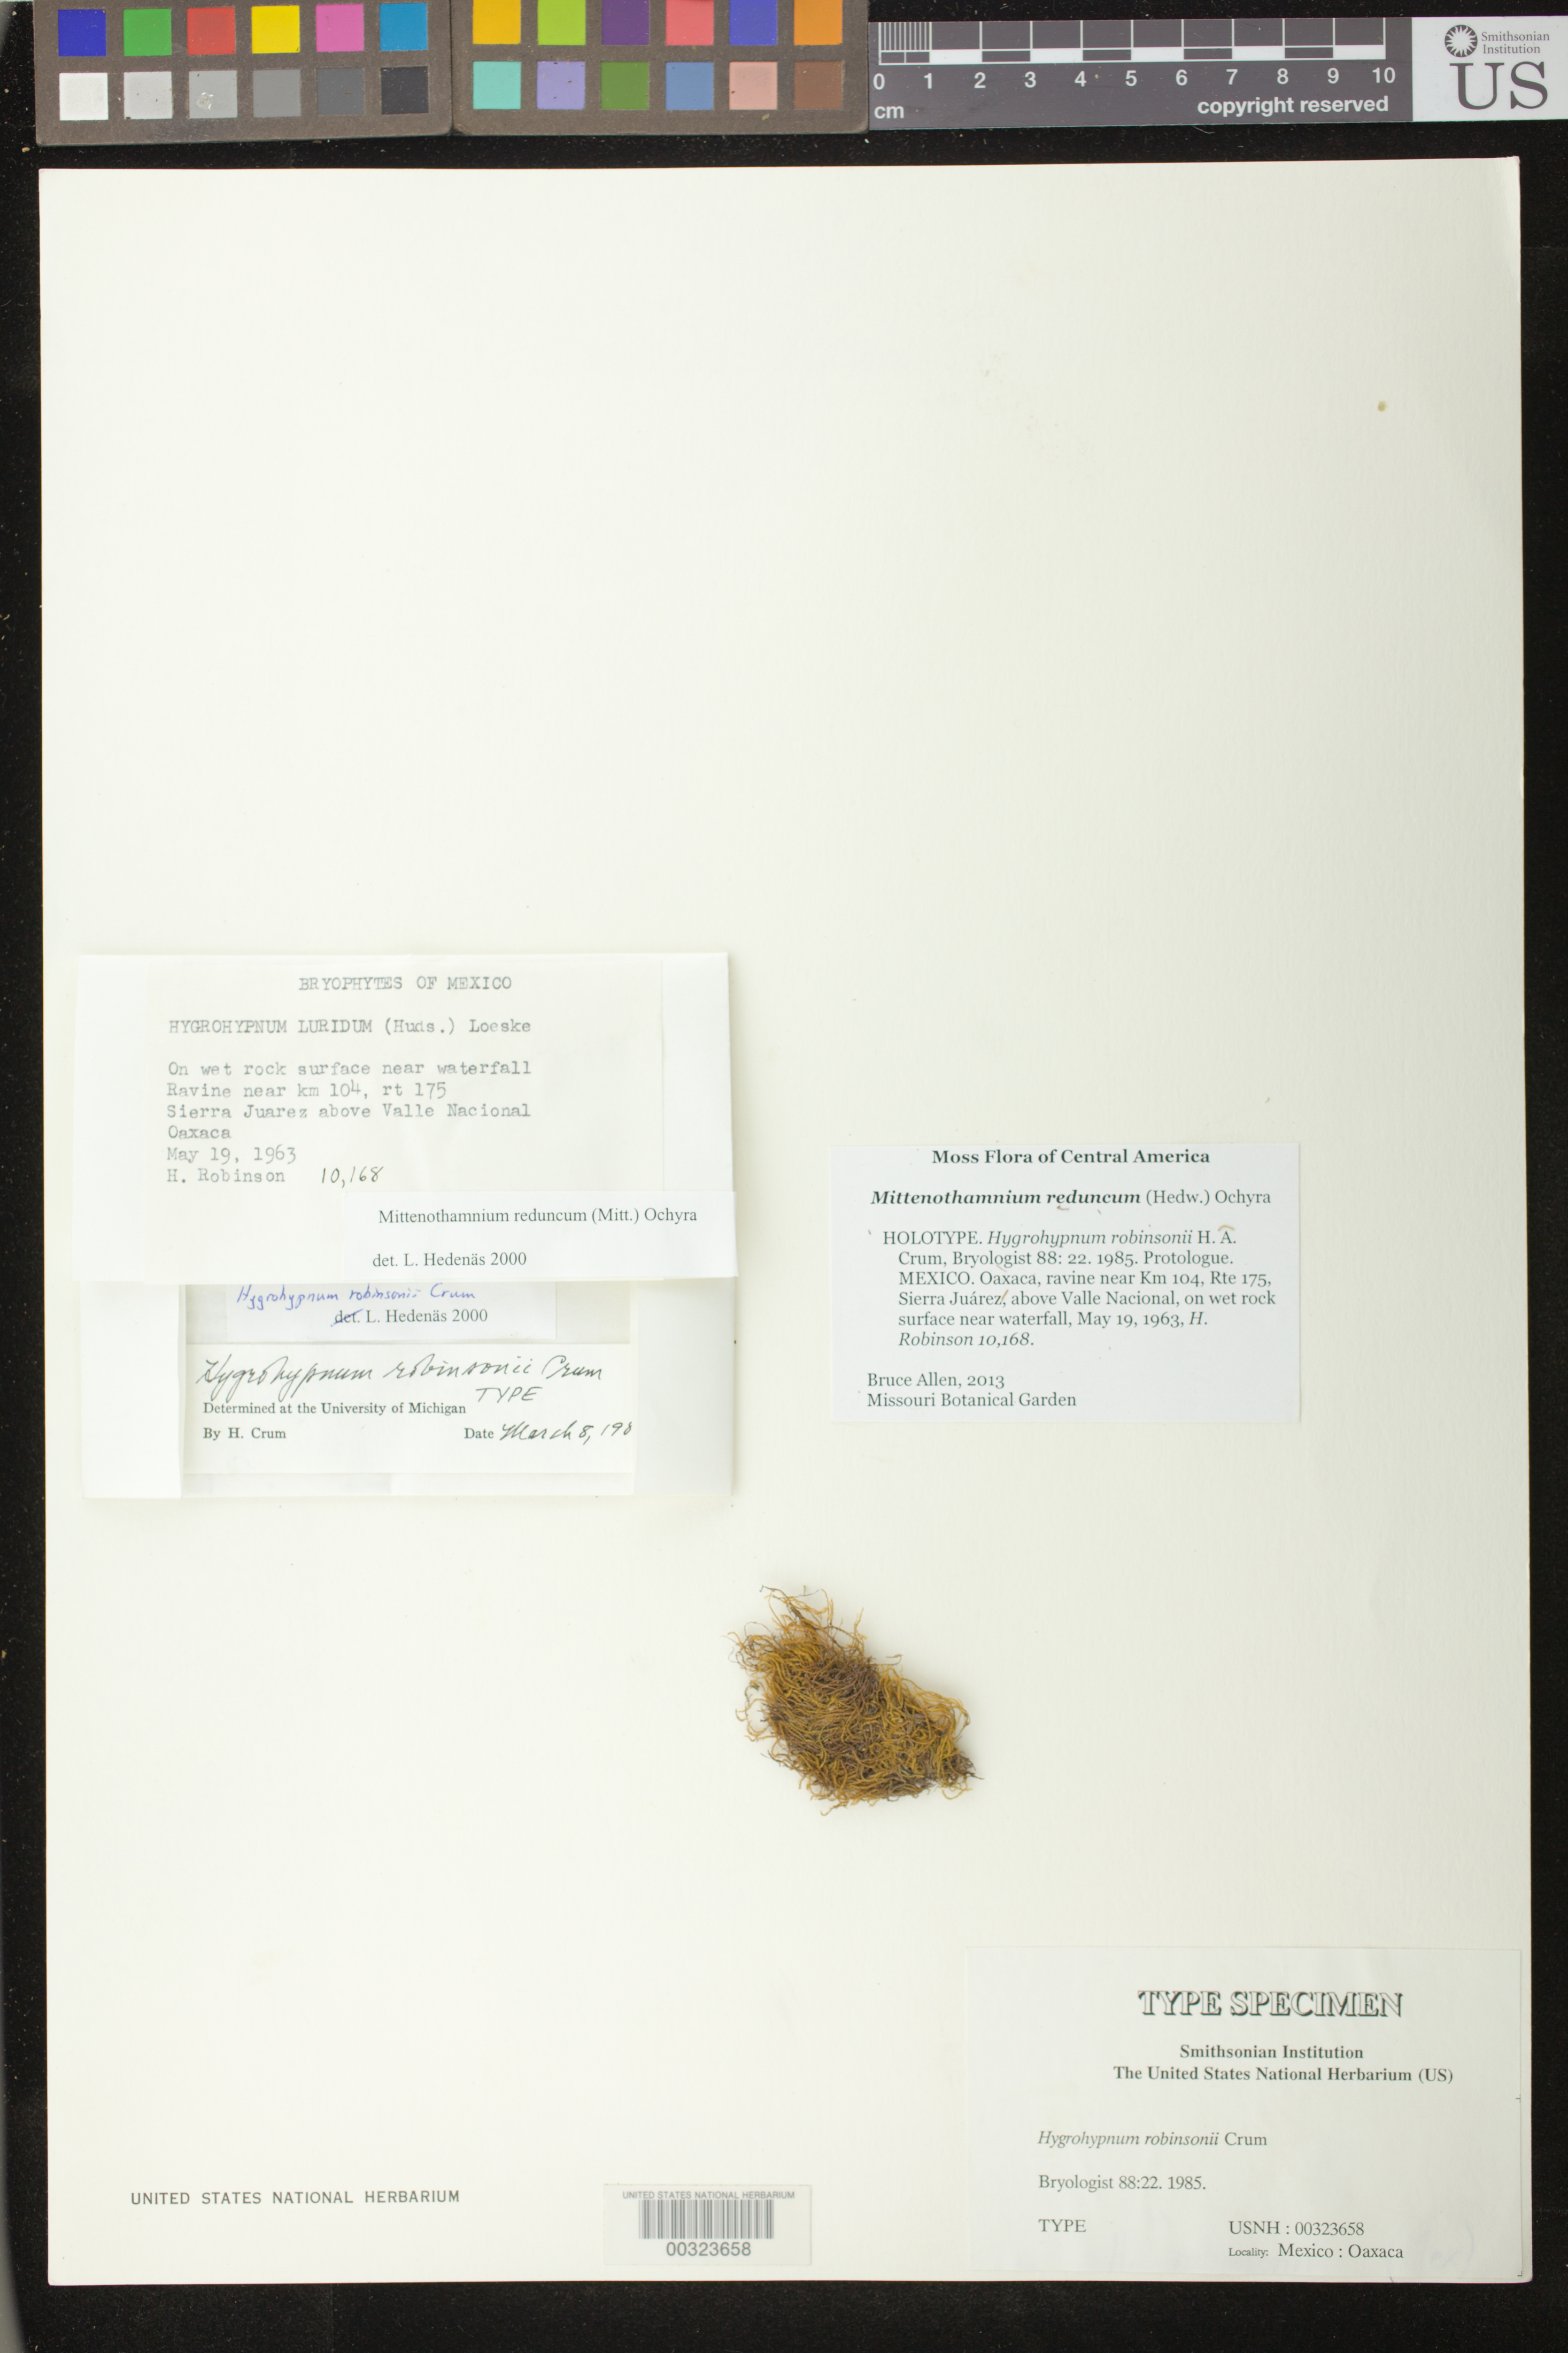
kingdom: Plantae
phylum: Bryophyta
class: Bryopsida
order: Hypnales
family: Amblystegiaceae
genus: Hygrohypnum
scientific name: Hygrohypnum robinsonii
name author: H.A. Crum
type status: Holotype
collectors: H. Robinson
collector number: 10168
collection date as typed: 19 May 1963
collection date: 1963-05-19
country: Mexico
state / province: Oaxaca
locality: Ravine near km 104, Rt 175, Sierra Juarez above Valle Nacional.